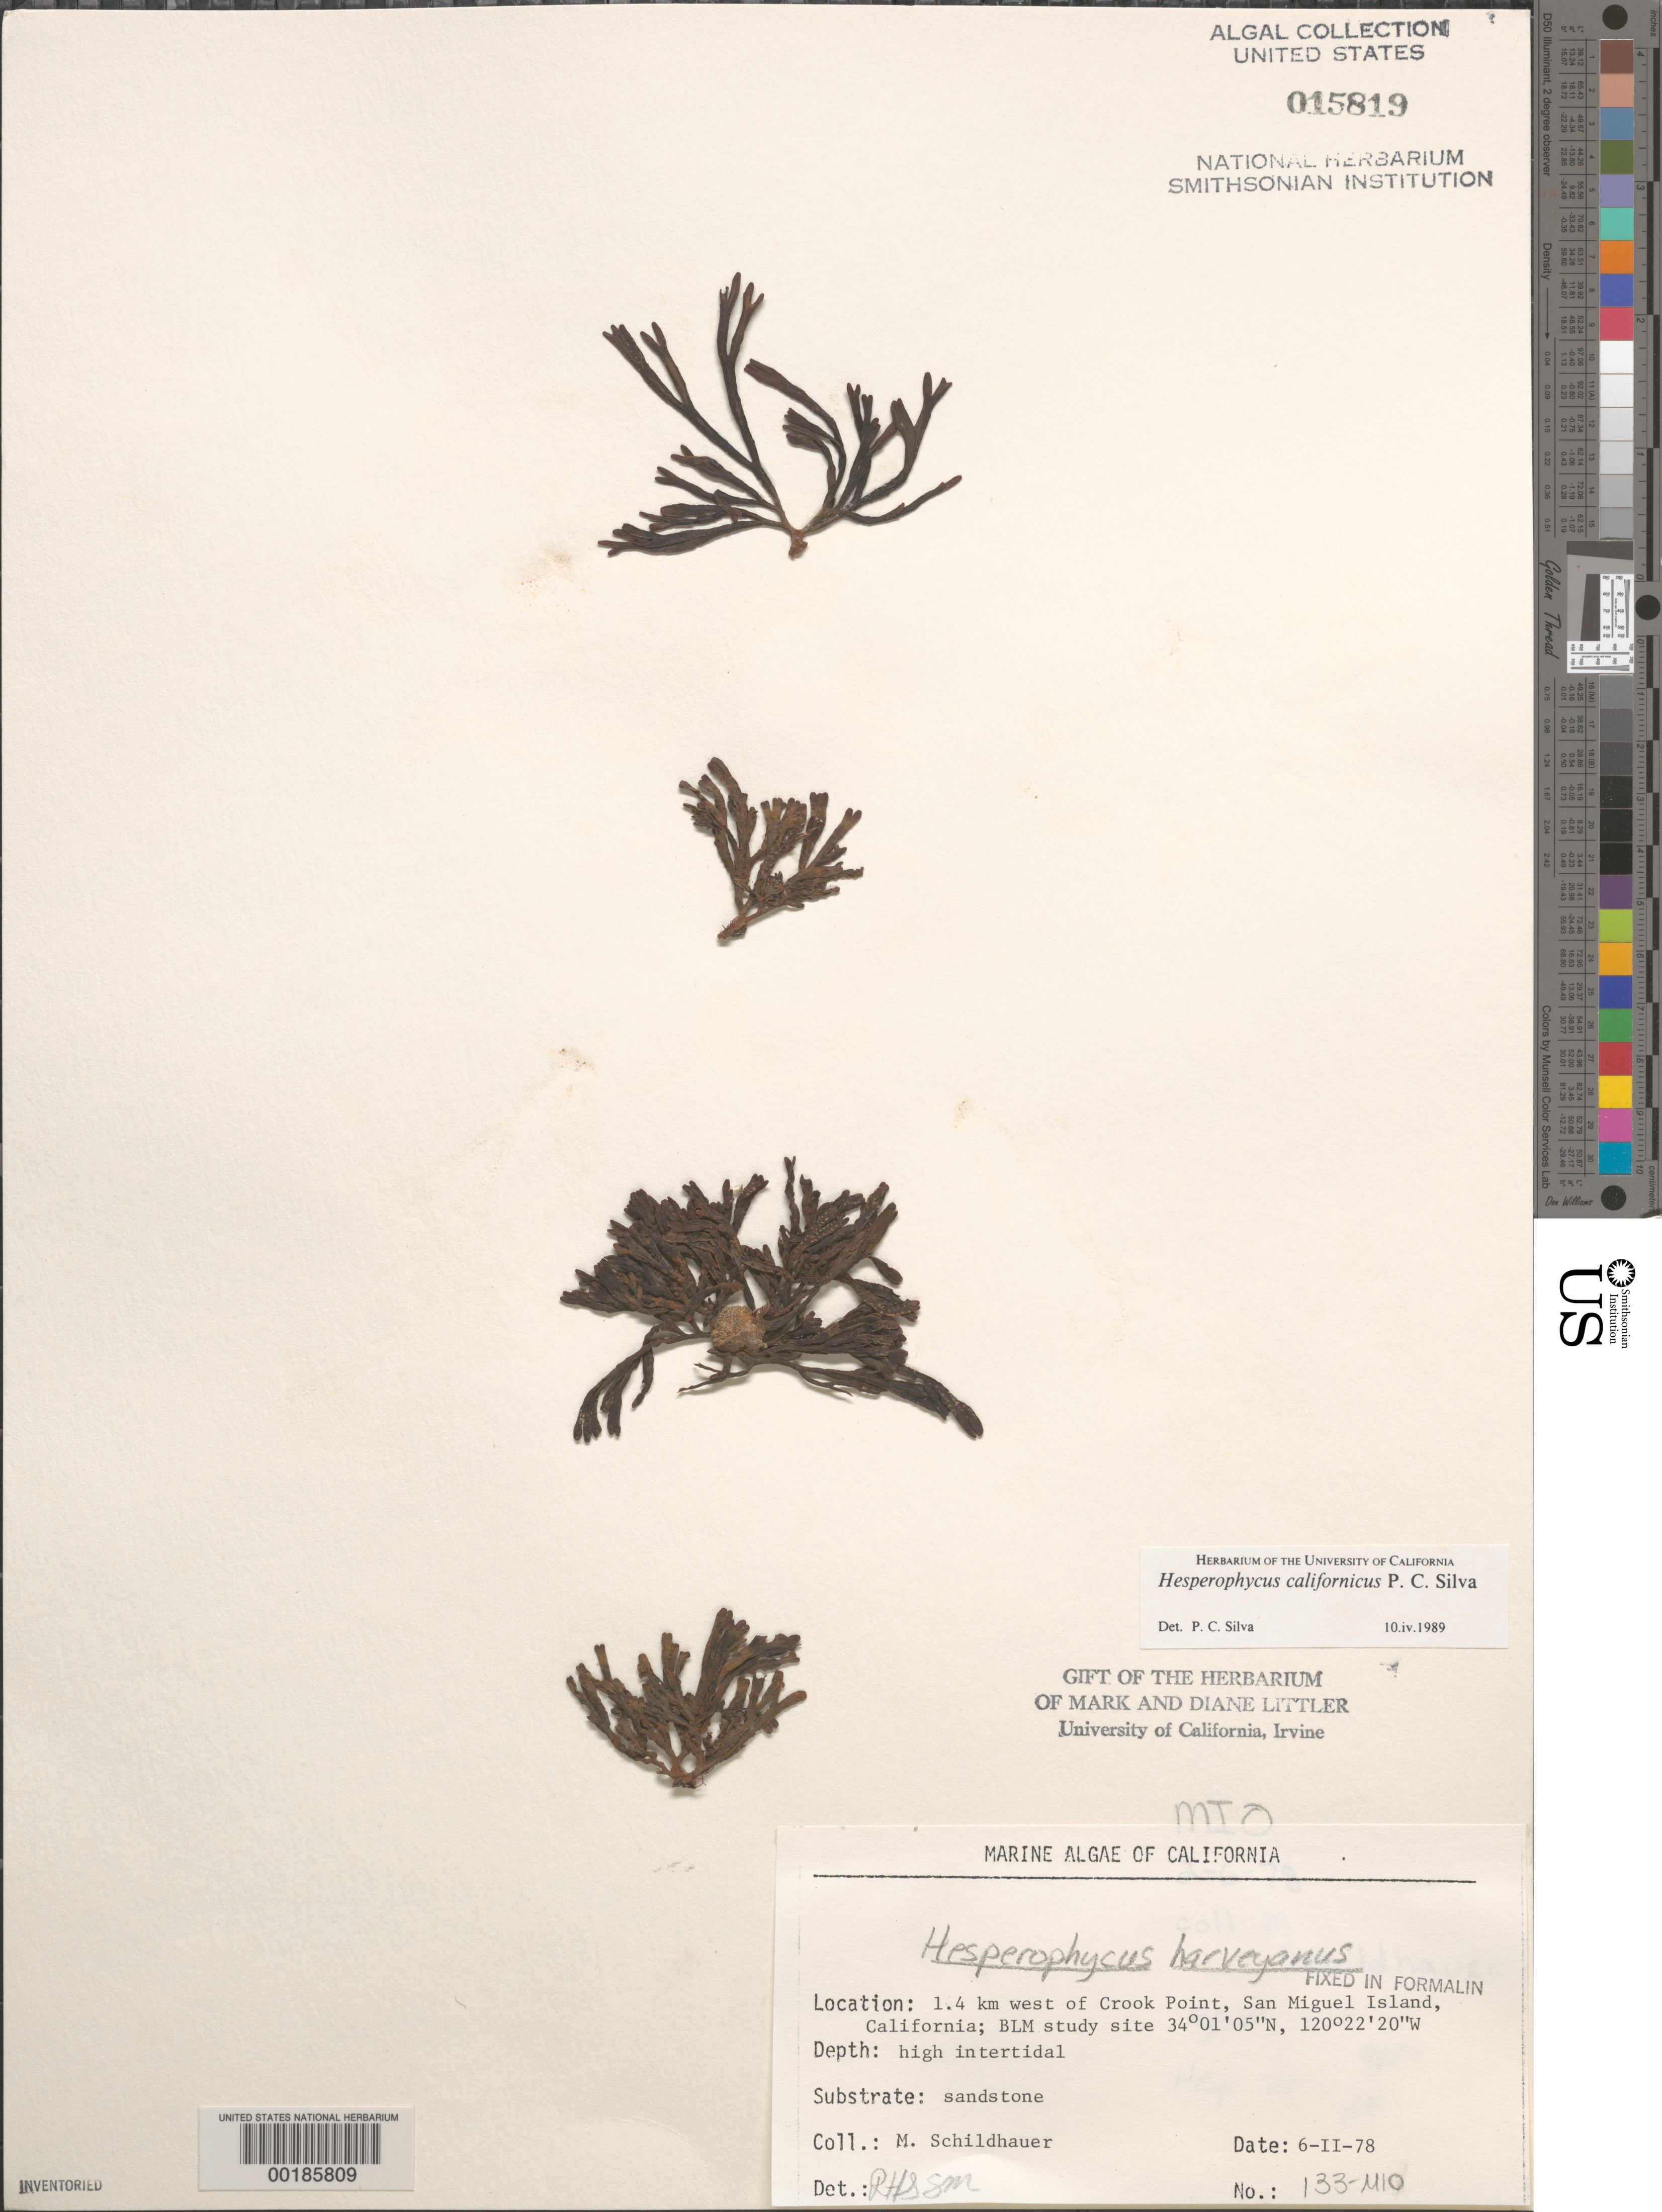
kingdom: Chromista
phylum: Ochrophyta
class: Phaeophyceae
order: Fucales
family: Fucaceae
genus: Hesperophycus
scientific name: Hesperophycus californicus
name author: P.C. Silva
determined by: Silva, P. C.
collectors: M. Schildhauer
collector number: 133-mio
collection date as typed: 06 Feb 1978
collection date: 1978-02-06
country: United States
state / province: California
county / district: Santa Barbara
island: San Miguel Island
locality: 1.4 km north of Crook Point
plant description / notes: BLM-SOCALBIGHT Rocky Intertidal Survey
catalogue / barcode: US 15819